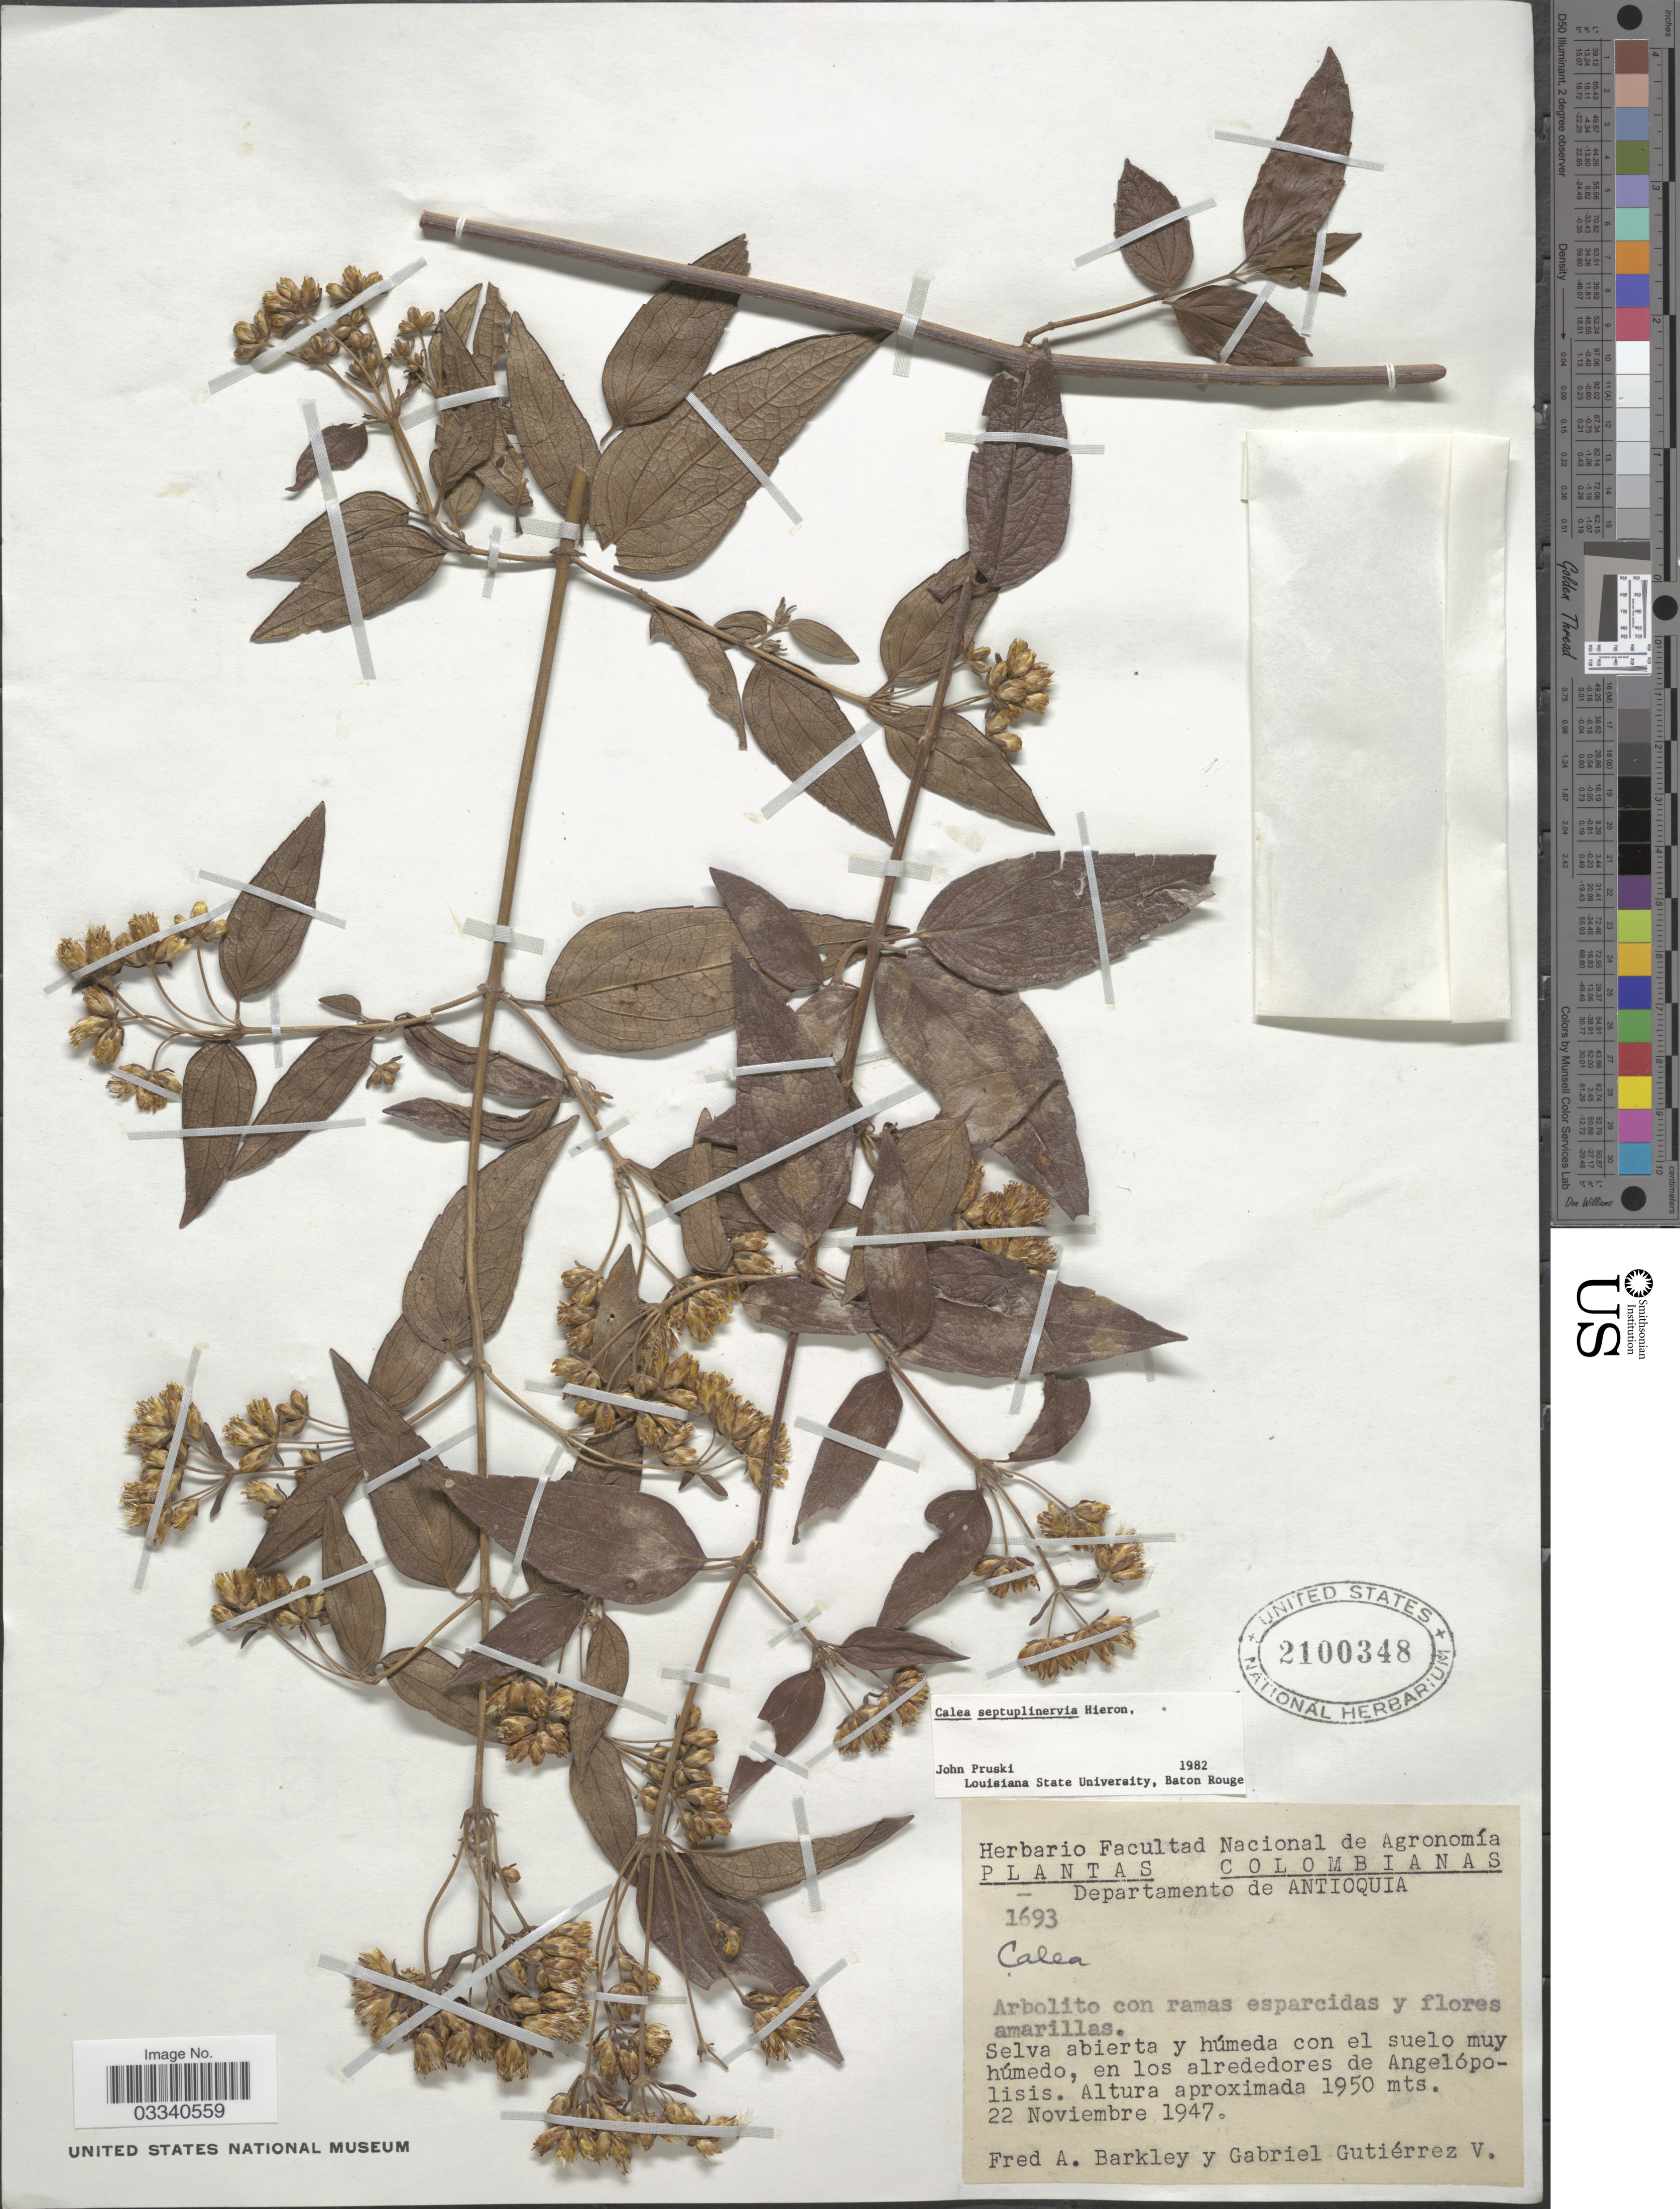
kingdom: Plantae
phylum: Tracheophyta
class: Magnoliopsida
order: Asterales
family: Asteraceae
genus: Calea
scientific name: Calea septuplinervia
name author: Hieron.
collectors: F. A. Barkley & G. Gutiérrez V.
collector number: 1693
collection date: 1947-11-22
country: Colombia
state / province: Antioquia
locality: Departamento de Antioquia. Selva abierta y húmeda con el suelo muy húmedo, en los alrededores de Angelópolisis.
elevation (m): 1950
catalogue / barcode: US 2100348